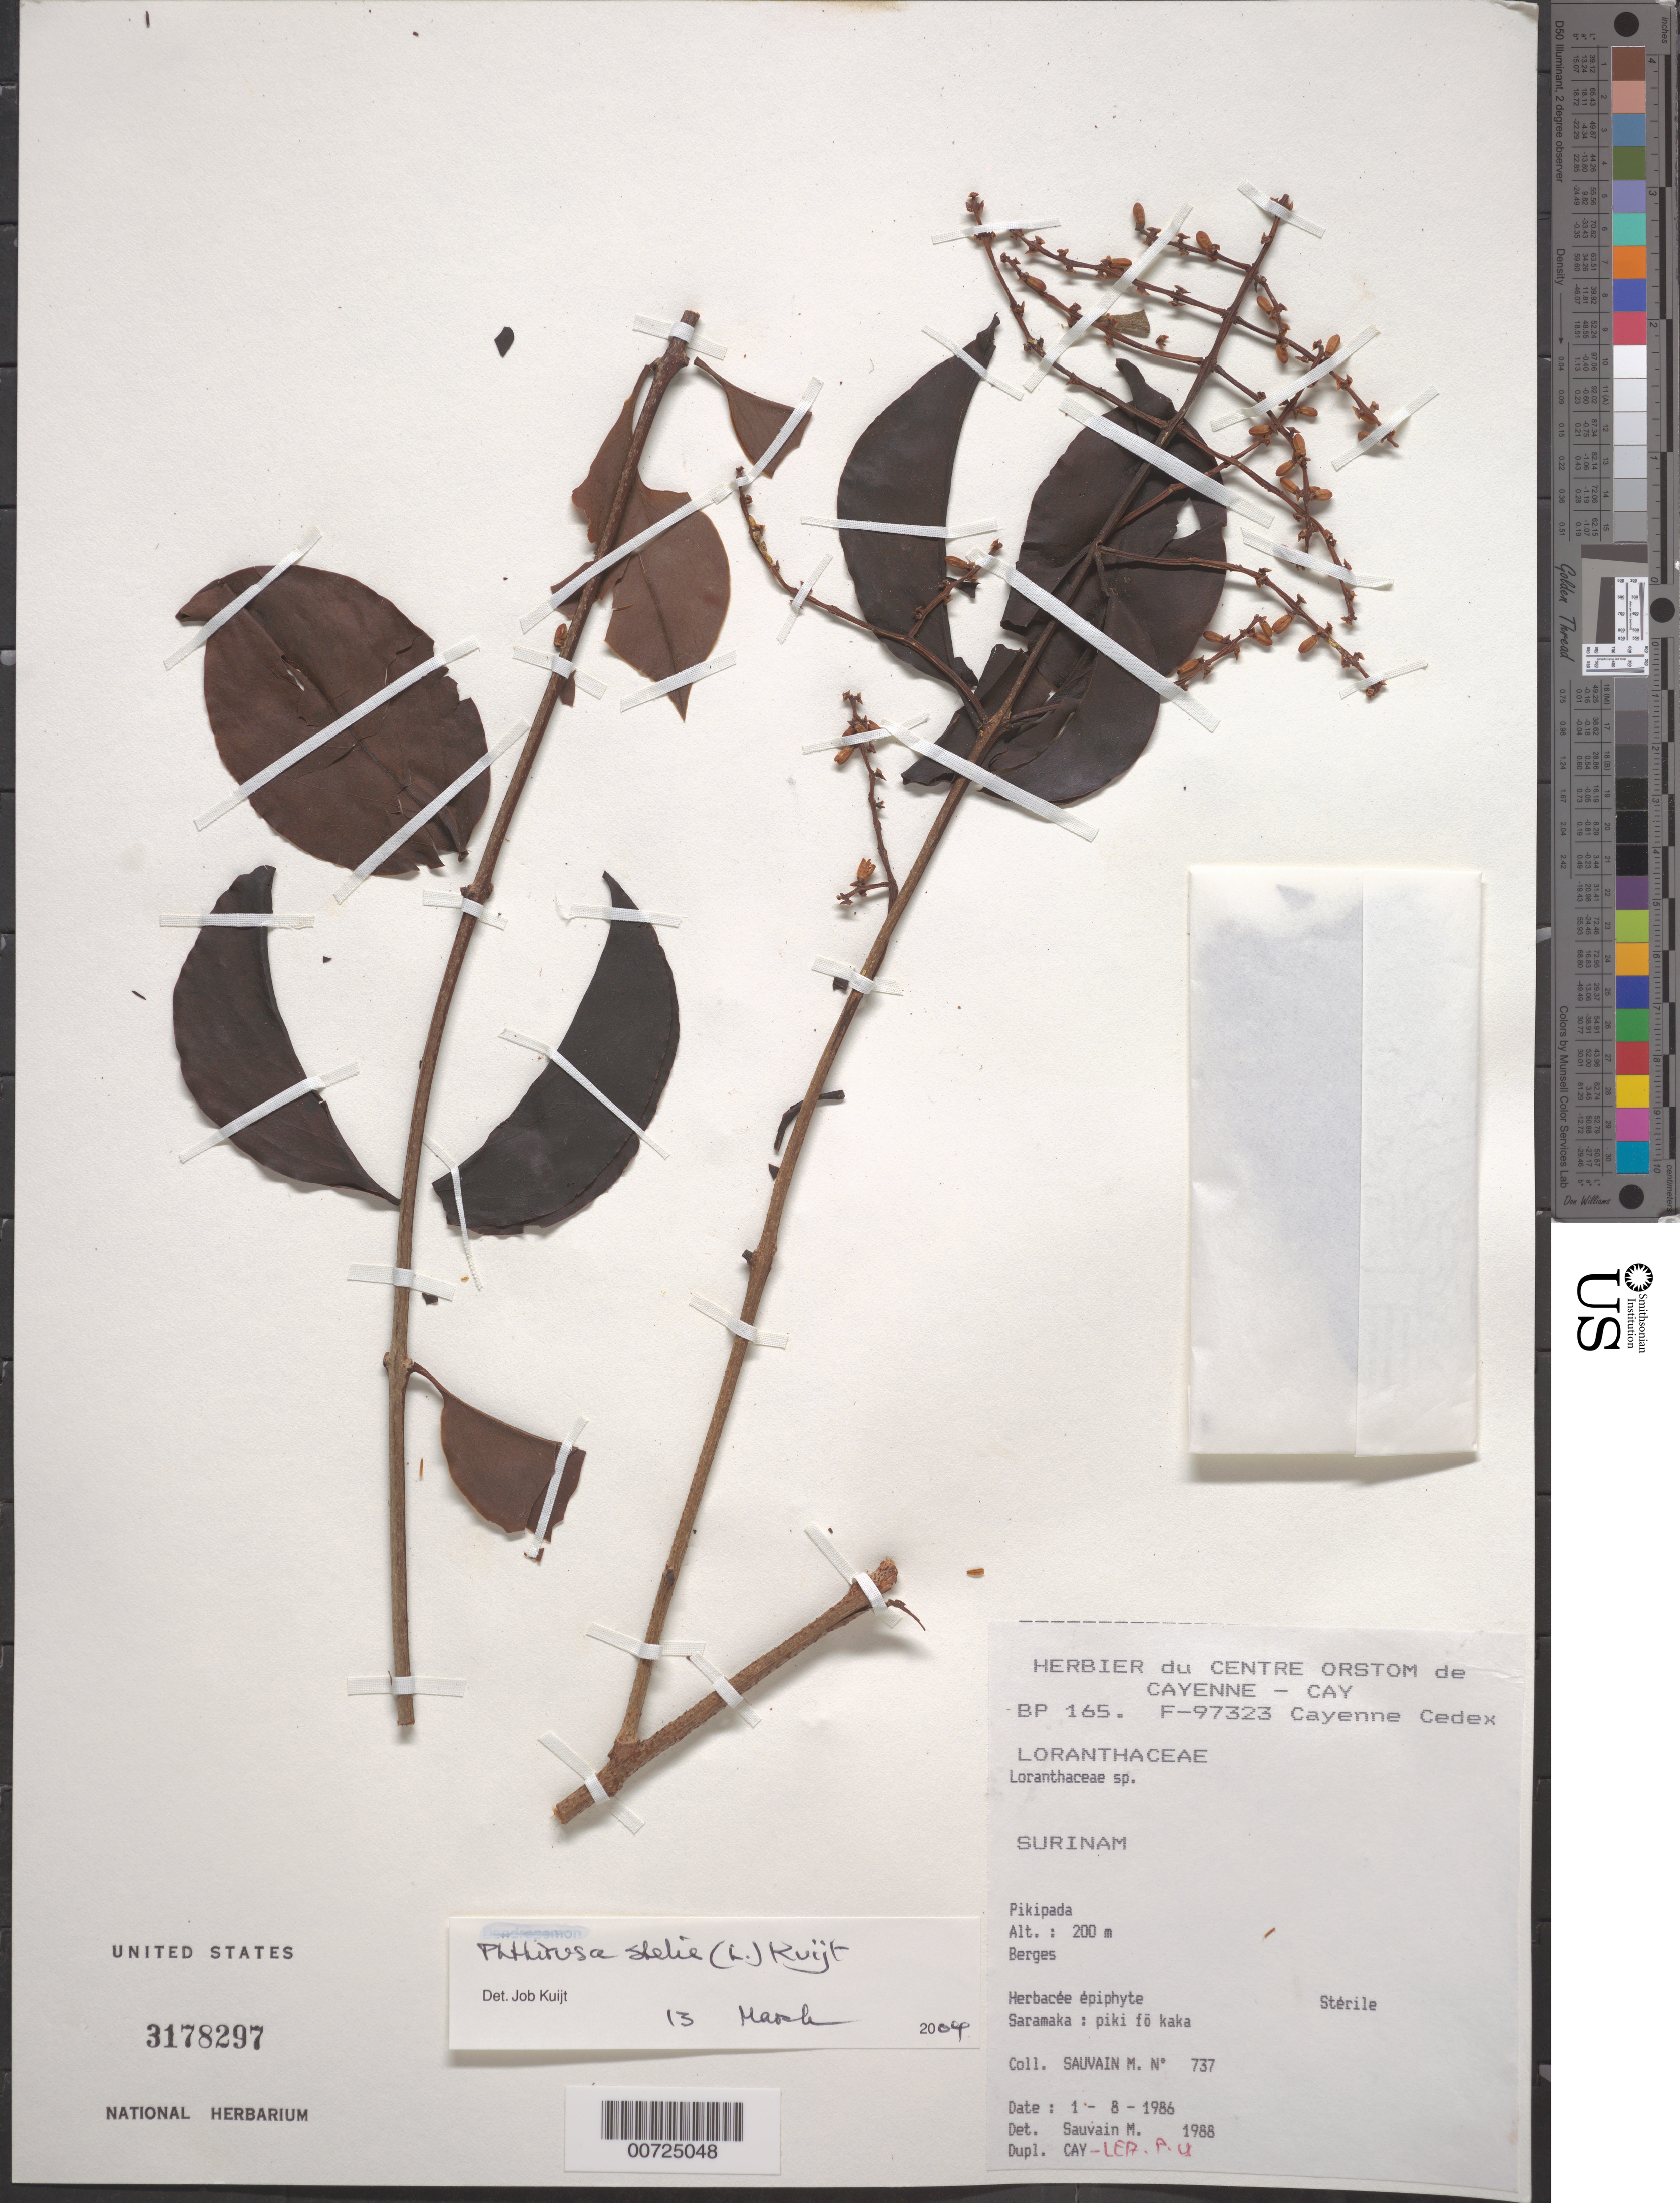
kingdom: Plantae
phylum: Tracheophyta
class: Magnoliopsida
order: Santalales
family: Loranthaceae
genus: Passovia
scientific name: Passovia pedunculata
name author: (Jacq.) Kuijt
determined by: Caraballo-Ortiz, Marcos A., (MISS), University of Mississippi (UNITED STATES)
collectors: M. Sauvain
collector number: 737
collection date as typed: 1-Aug-86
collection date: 1986-08-01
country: Suriname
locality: Piki pada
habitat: Banks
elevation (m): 200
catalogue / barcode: US 3178297